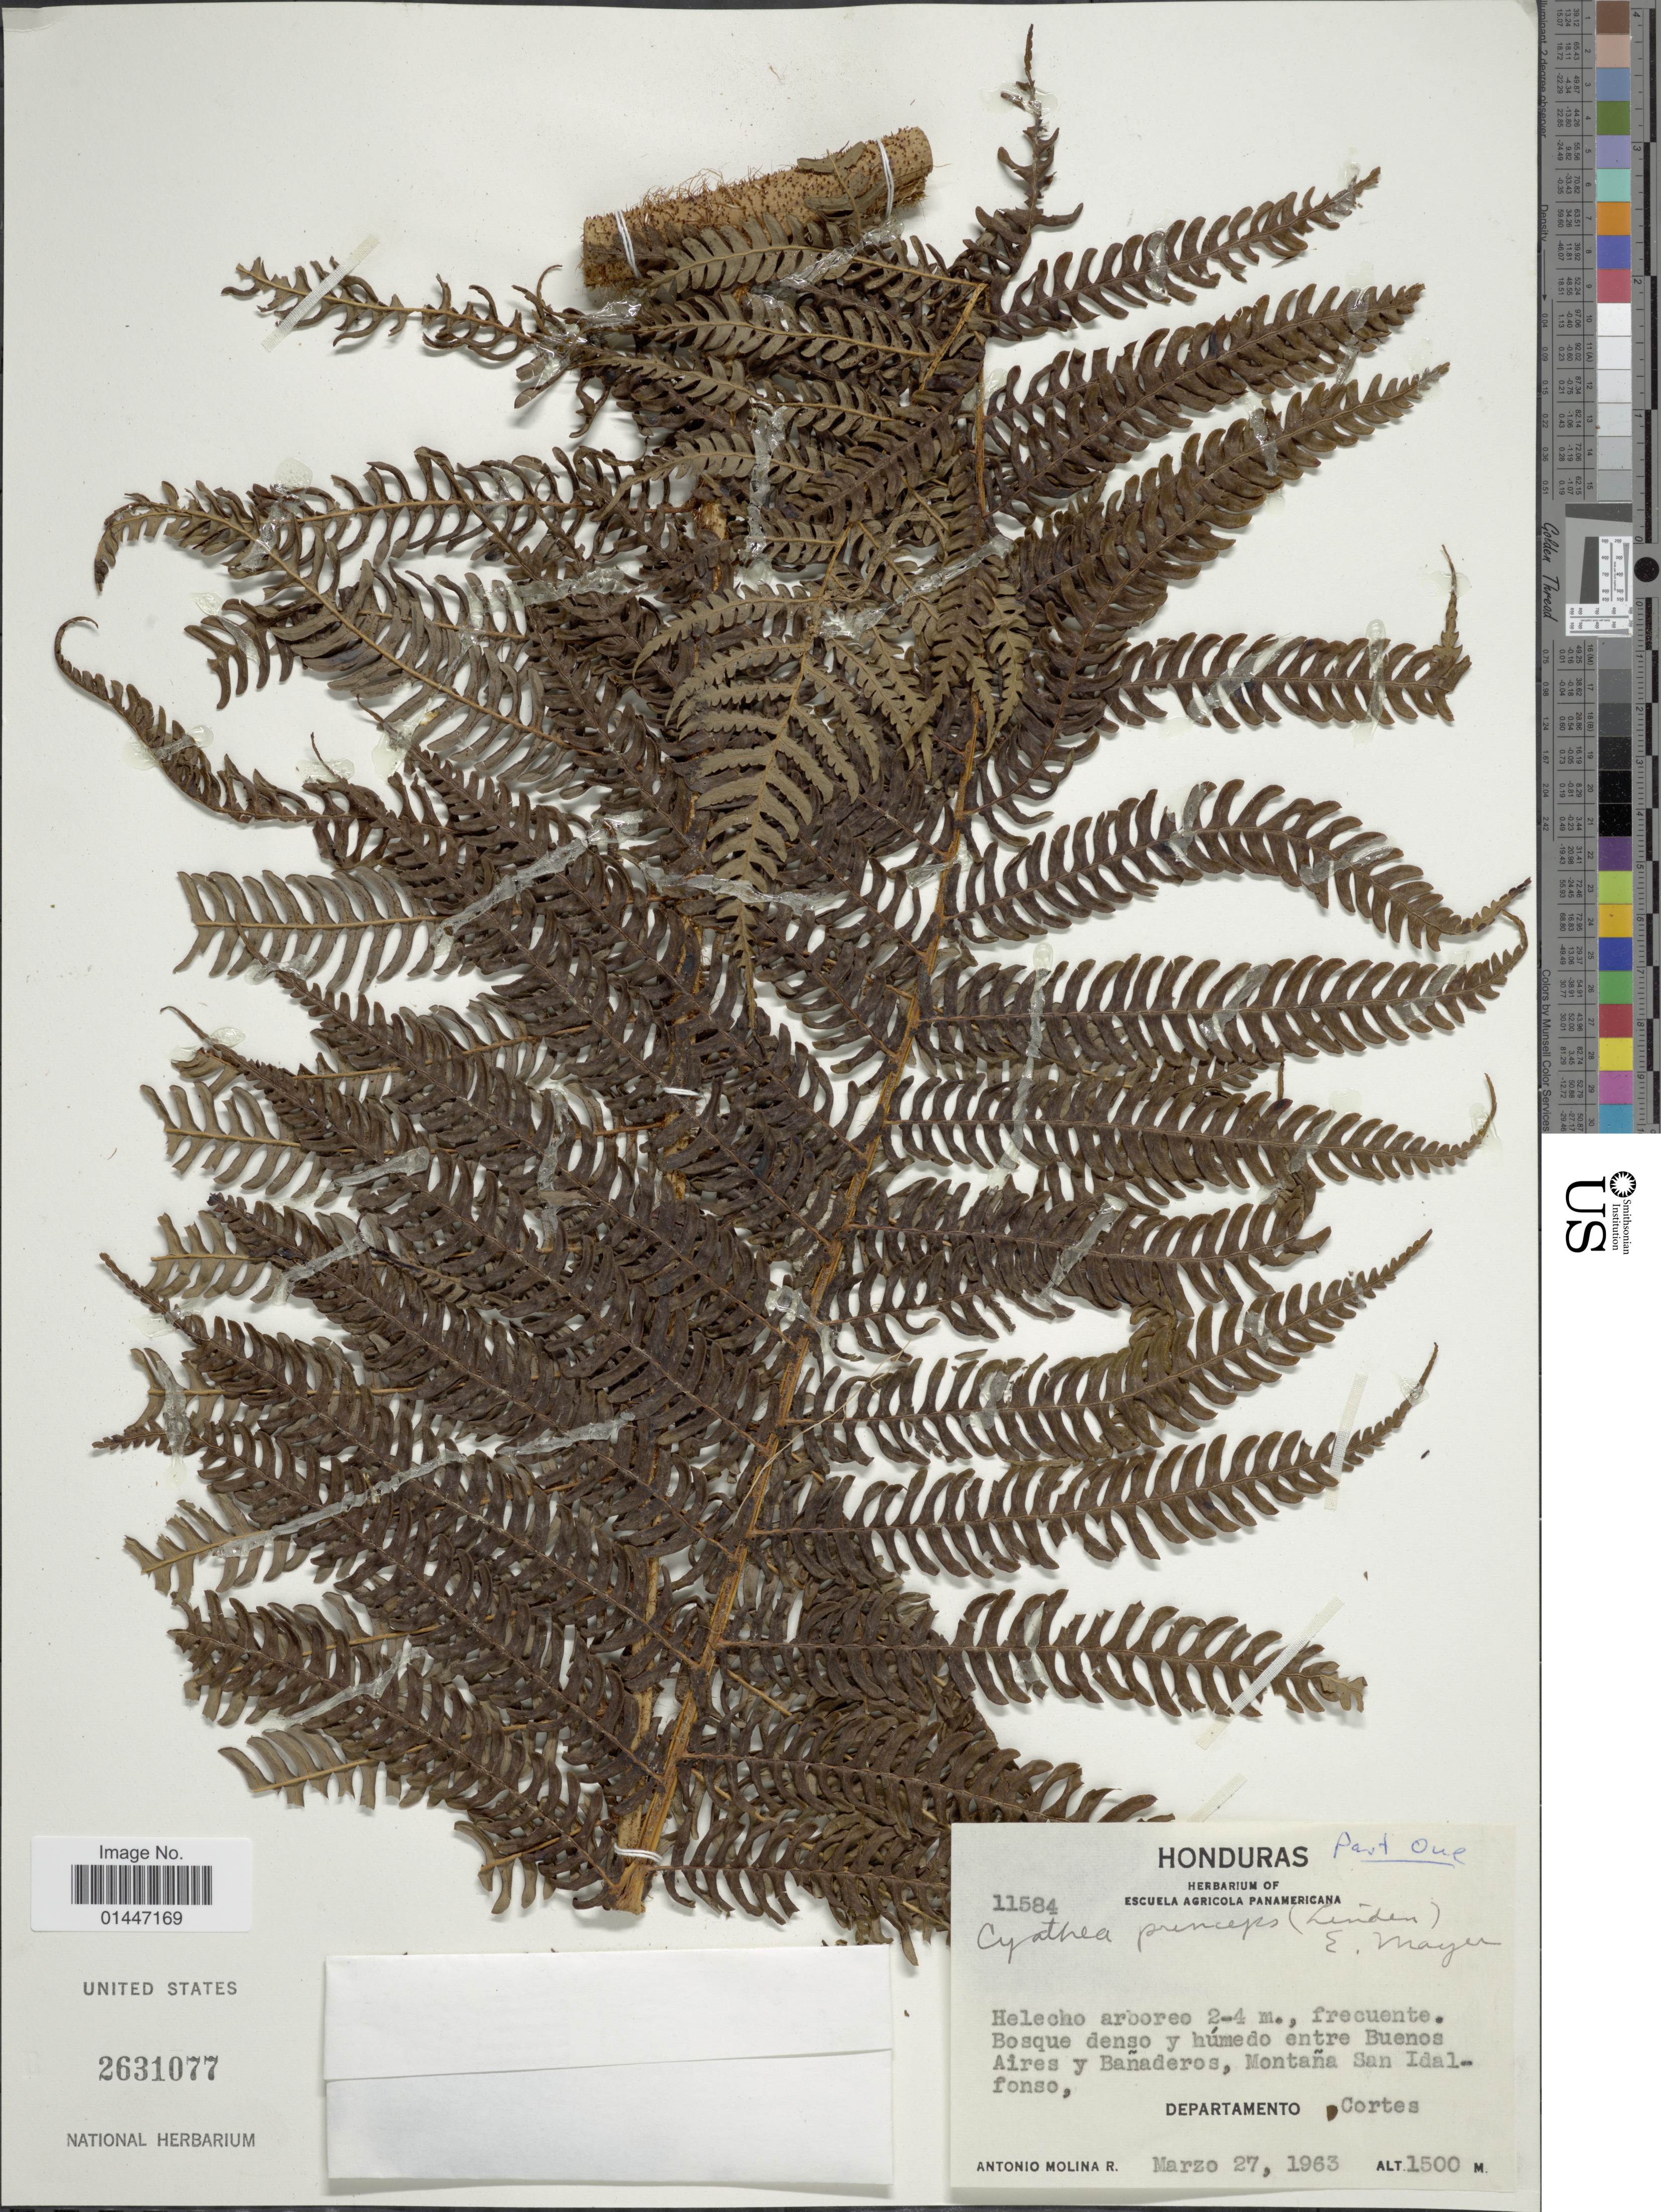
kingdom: Plantae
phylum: Tracheophyta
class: Polypodiopsida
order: Cyatheales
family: Cyatheaceae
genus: Sphaeropteris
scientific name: Sphaeropteris horrida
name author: (Liebm.) R.M. Tryon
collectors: A. Molina R.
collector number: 11584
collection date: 1963-03-27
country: Honduras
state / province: Cortés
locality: Bosque denso y humedo entre Buenos Aires y Banaderos, Montana San Idalfonso, Departamento Cortes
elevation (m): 1500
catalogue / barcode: US 2631077